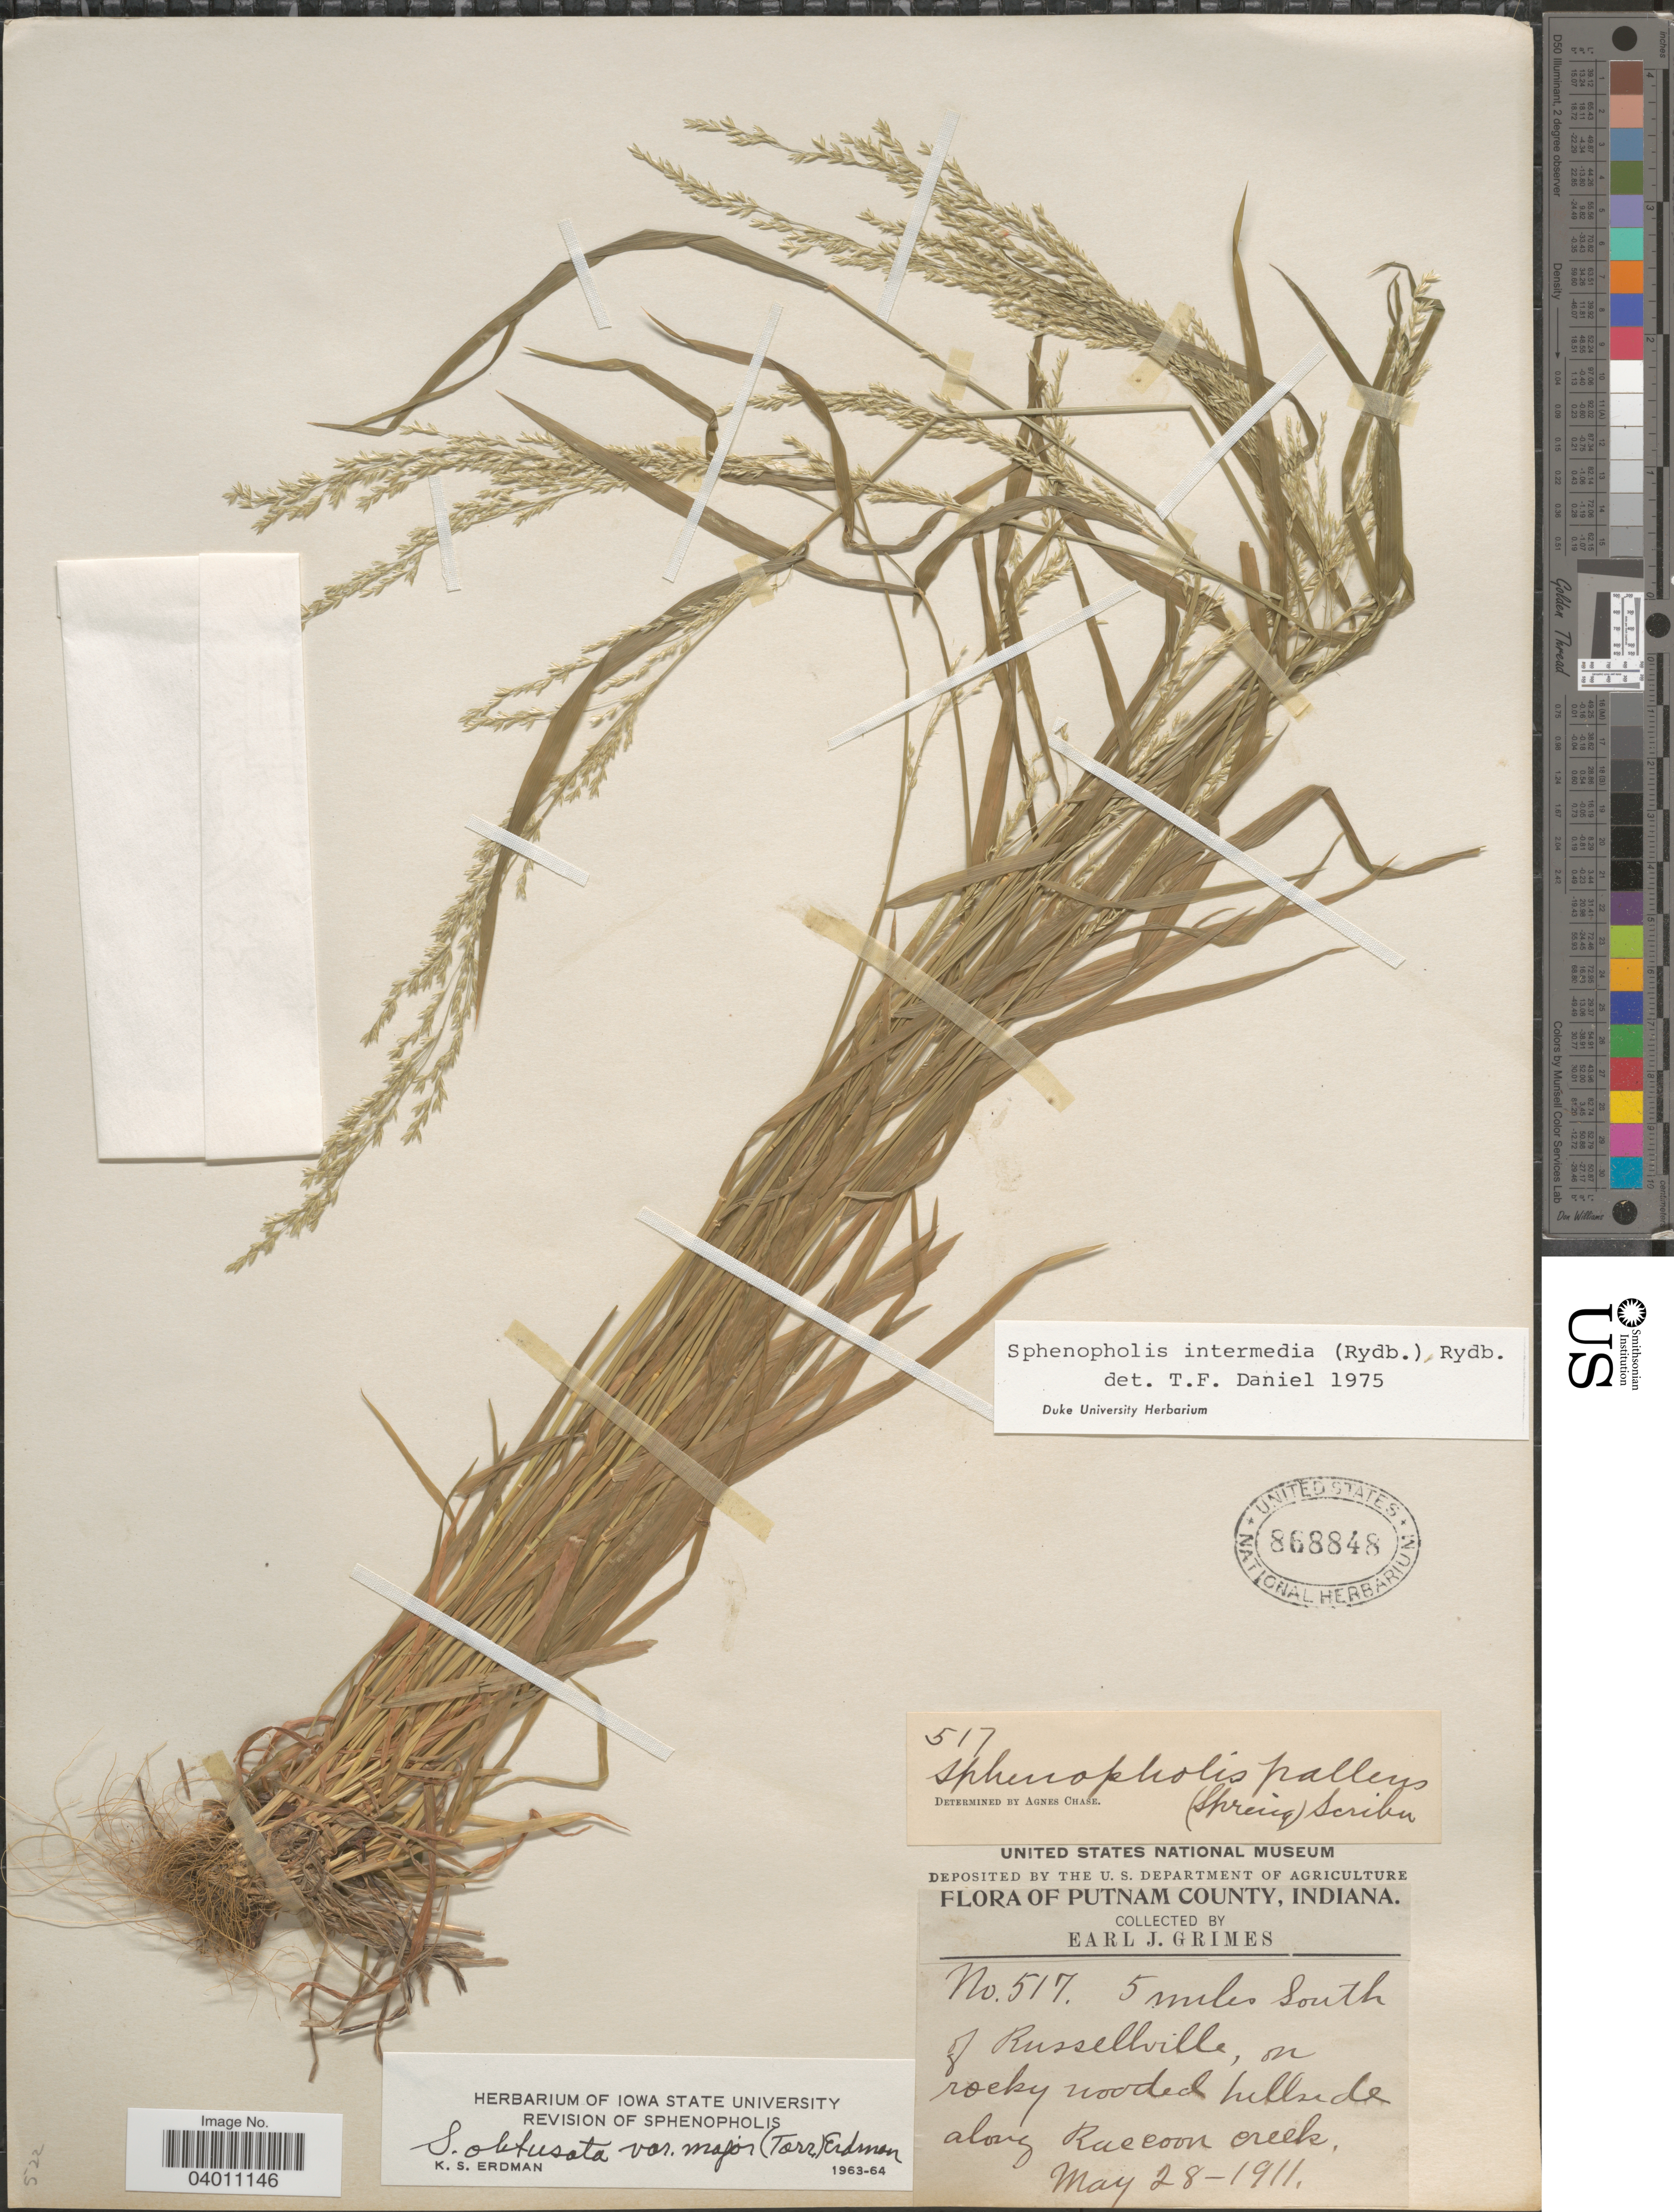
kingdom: Plantae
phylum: Tracheophyta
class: Liliopsida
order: Poales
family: Poaceae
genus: Sphenopholis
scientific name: Sphenopholis intermedia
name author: (Rydb.) Rydb.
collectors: E. J. Grimes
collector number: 517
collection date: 1911-05-28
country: United States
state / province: Indiana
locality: Putnam County. 5 miles South of Russelville, on rocky wooded hillside along Raccoon creek.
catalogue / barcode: US 868848